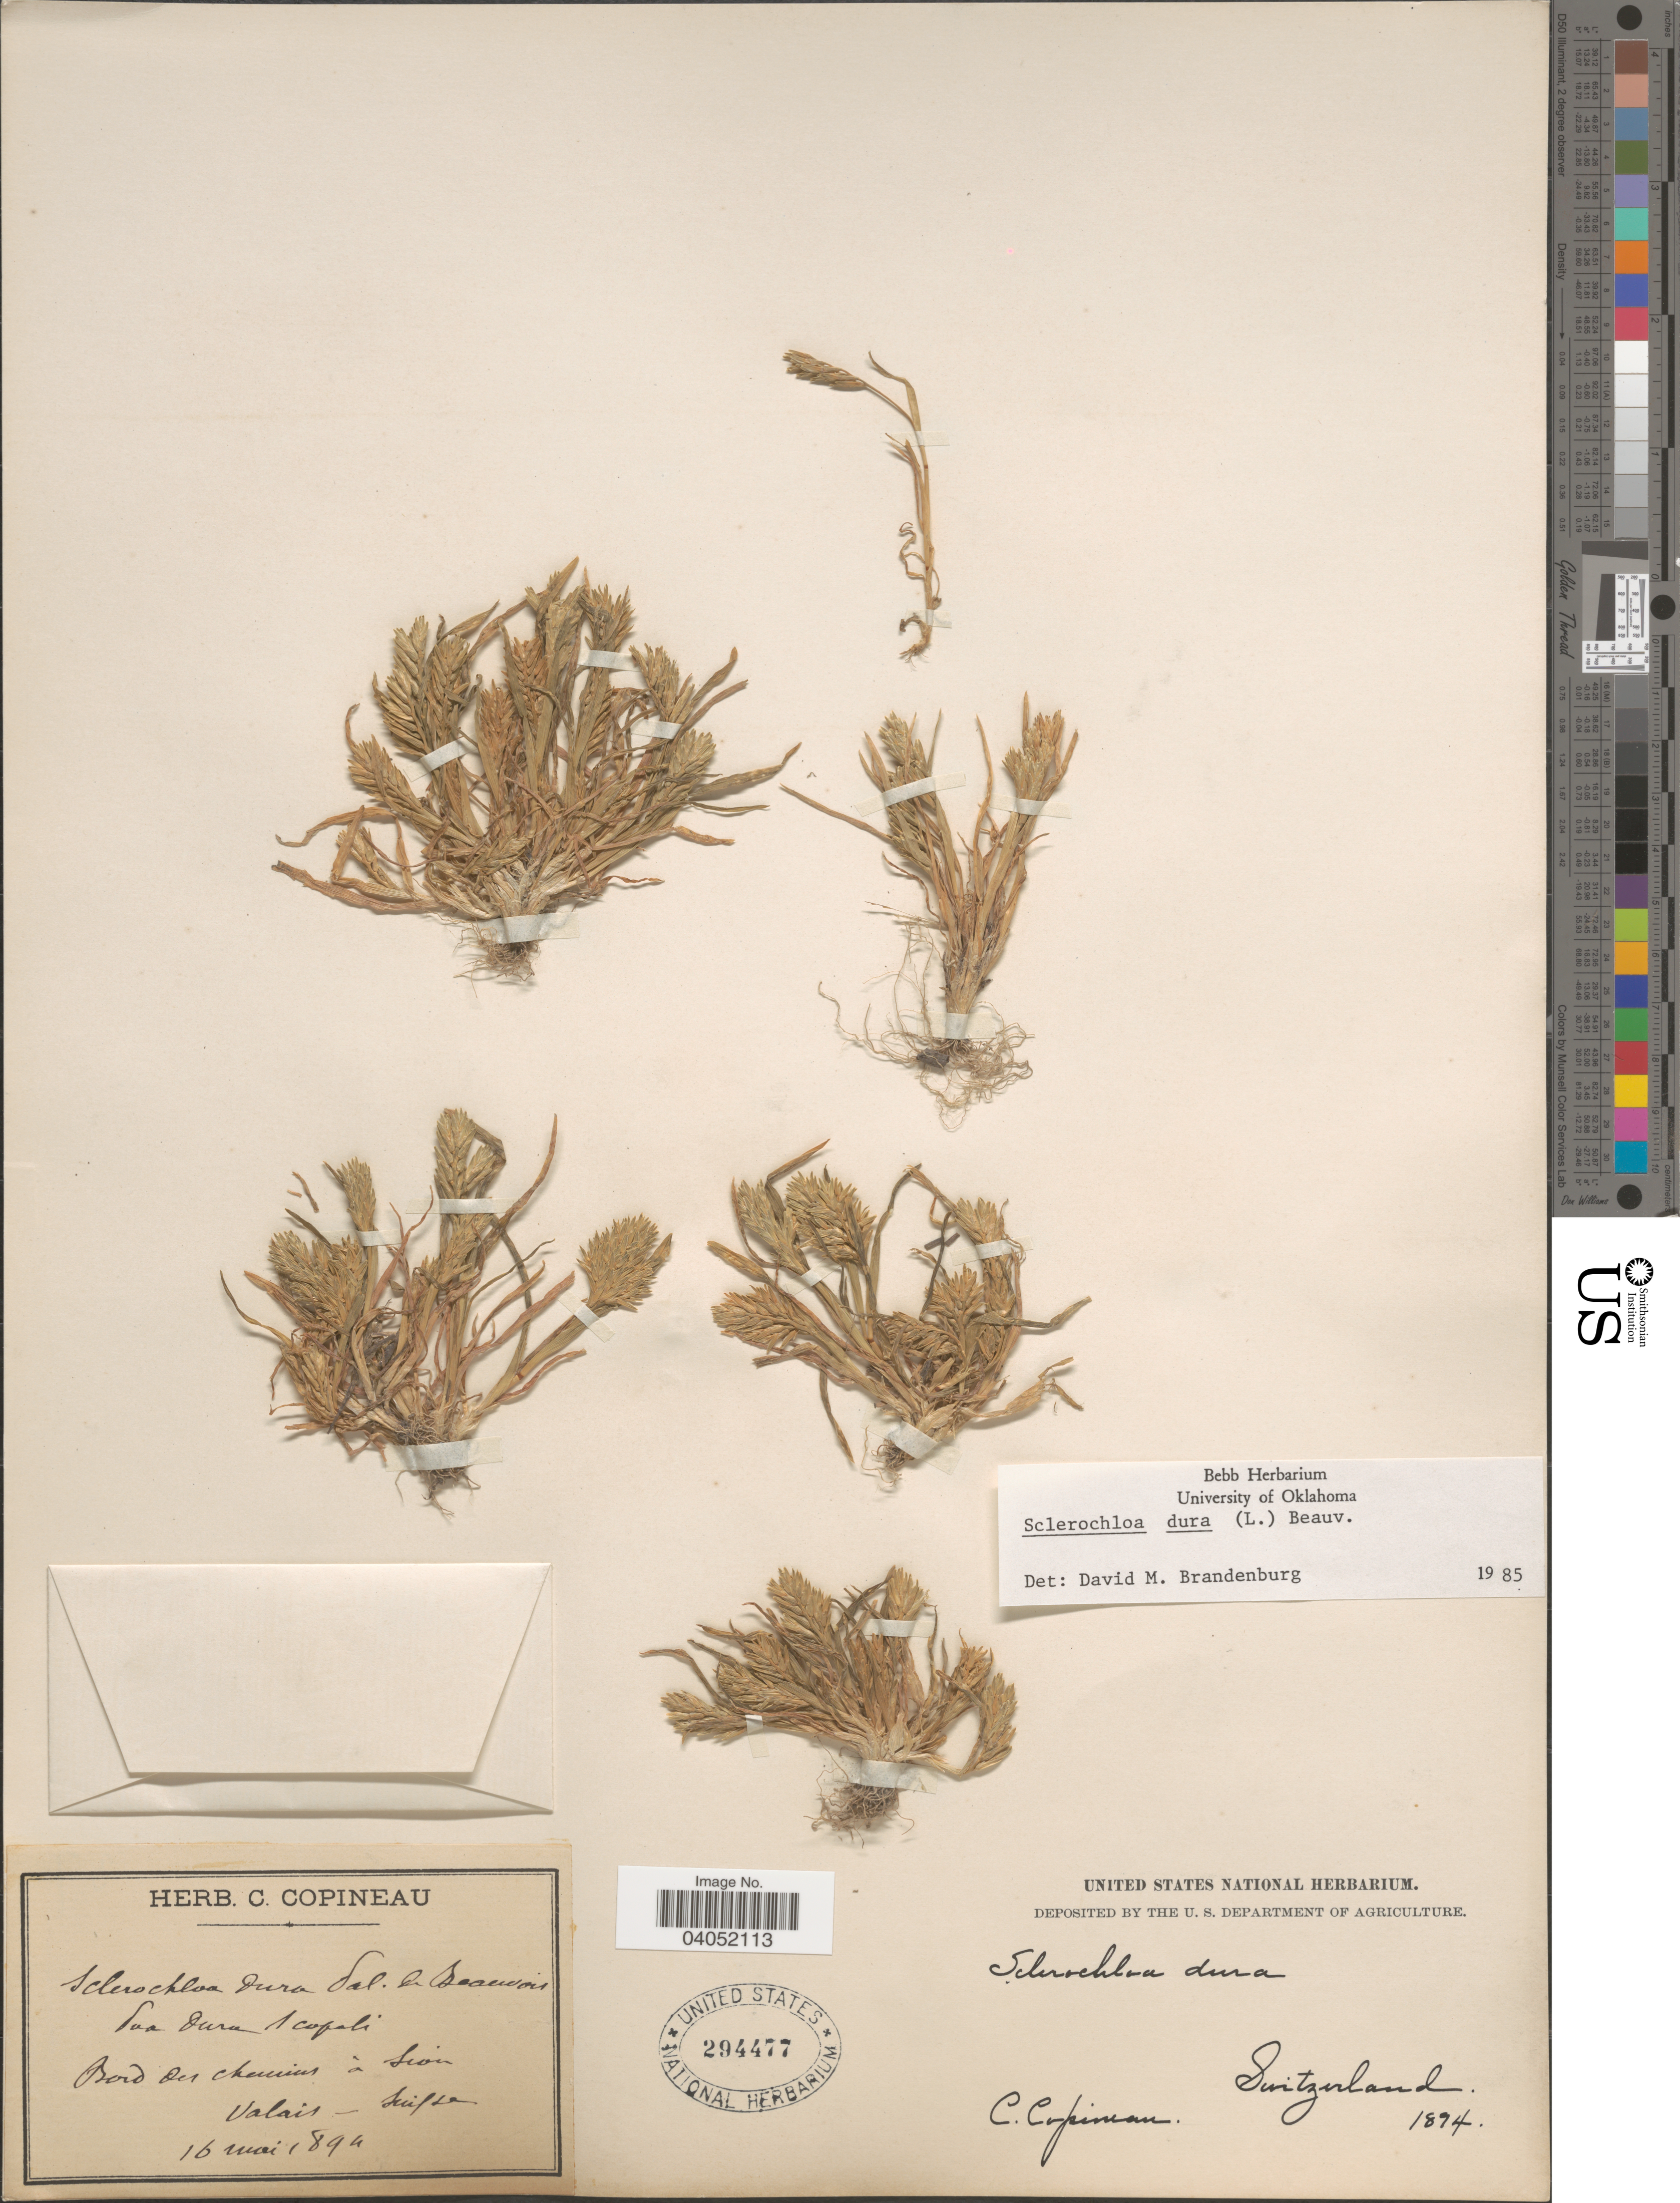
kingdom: Plantae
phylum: Tracheophyta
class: Liliopsida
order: Poales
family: Poaceae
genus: Sclerochloa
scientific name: Sclerochloa dura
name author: (L.) P. Beauv.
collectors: C. Copineau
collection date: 1894-05-16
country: Switzerland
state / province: Valais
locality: Bord des chemins à Sion. Suisse.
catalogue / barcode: US 294477